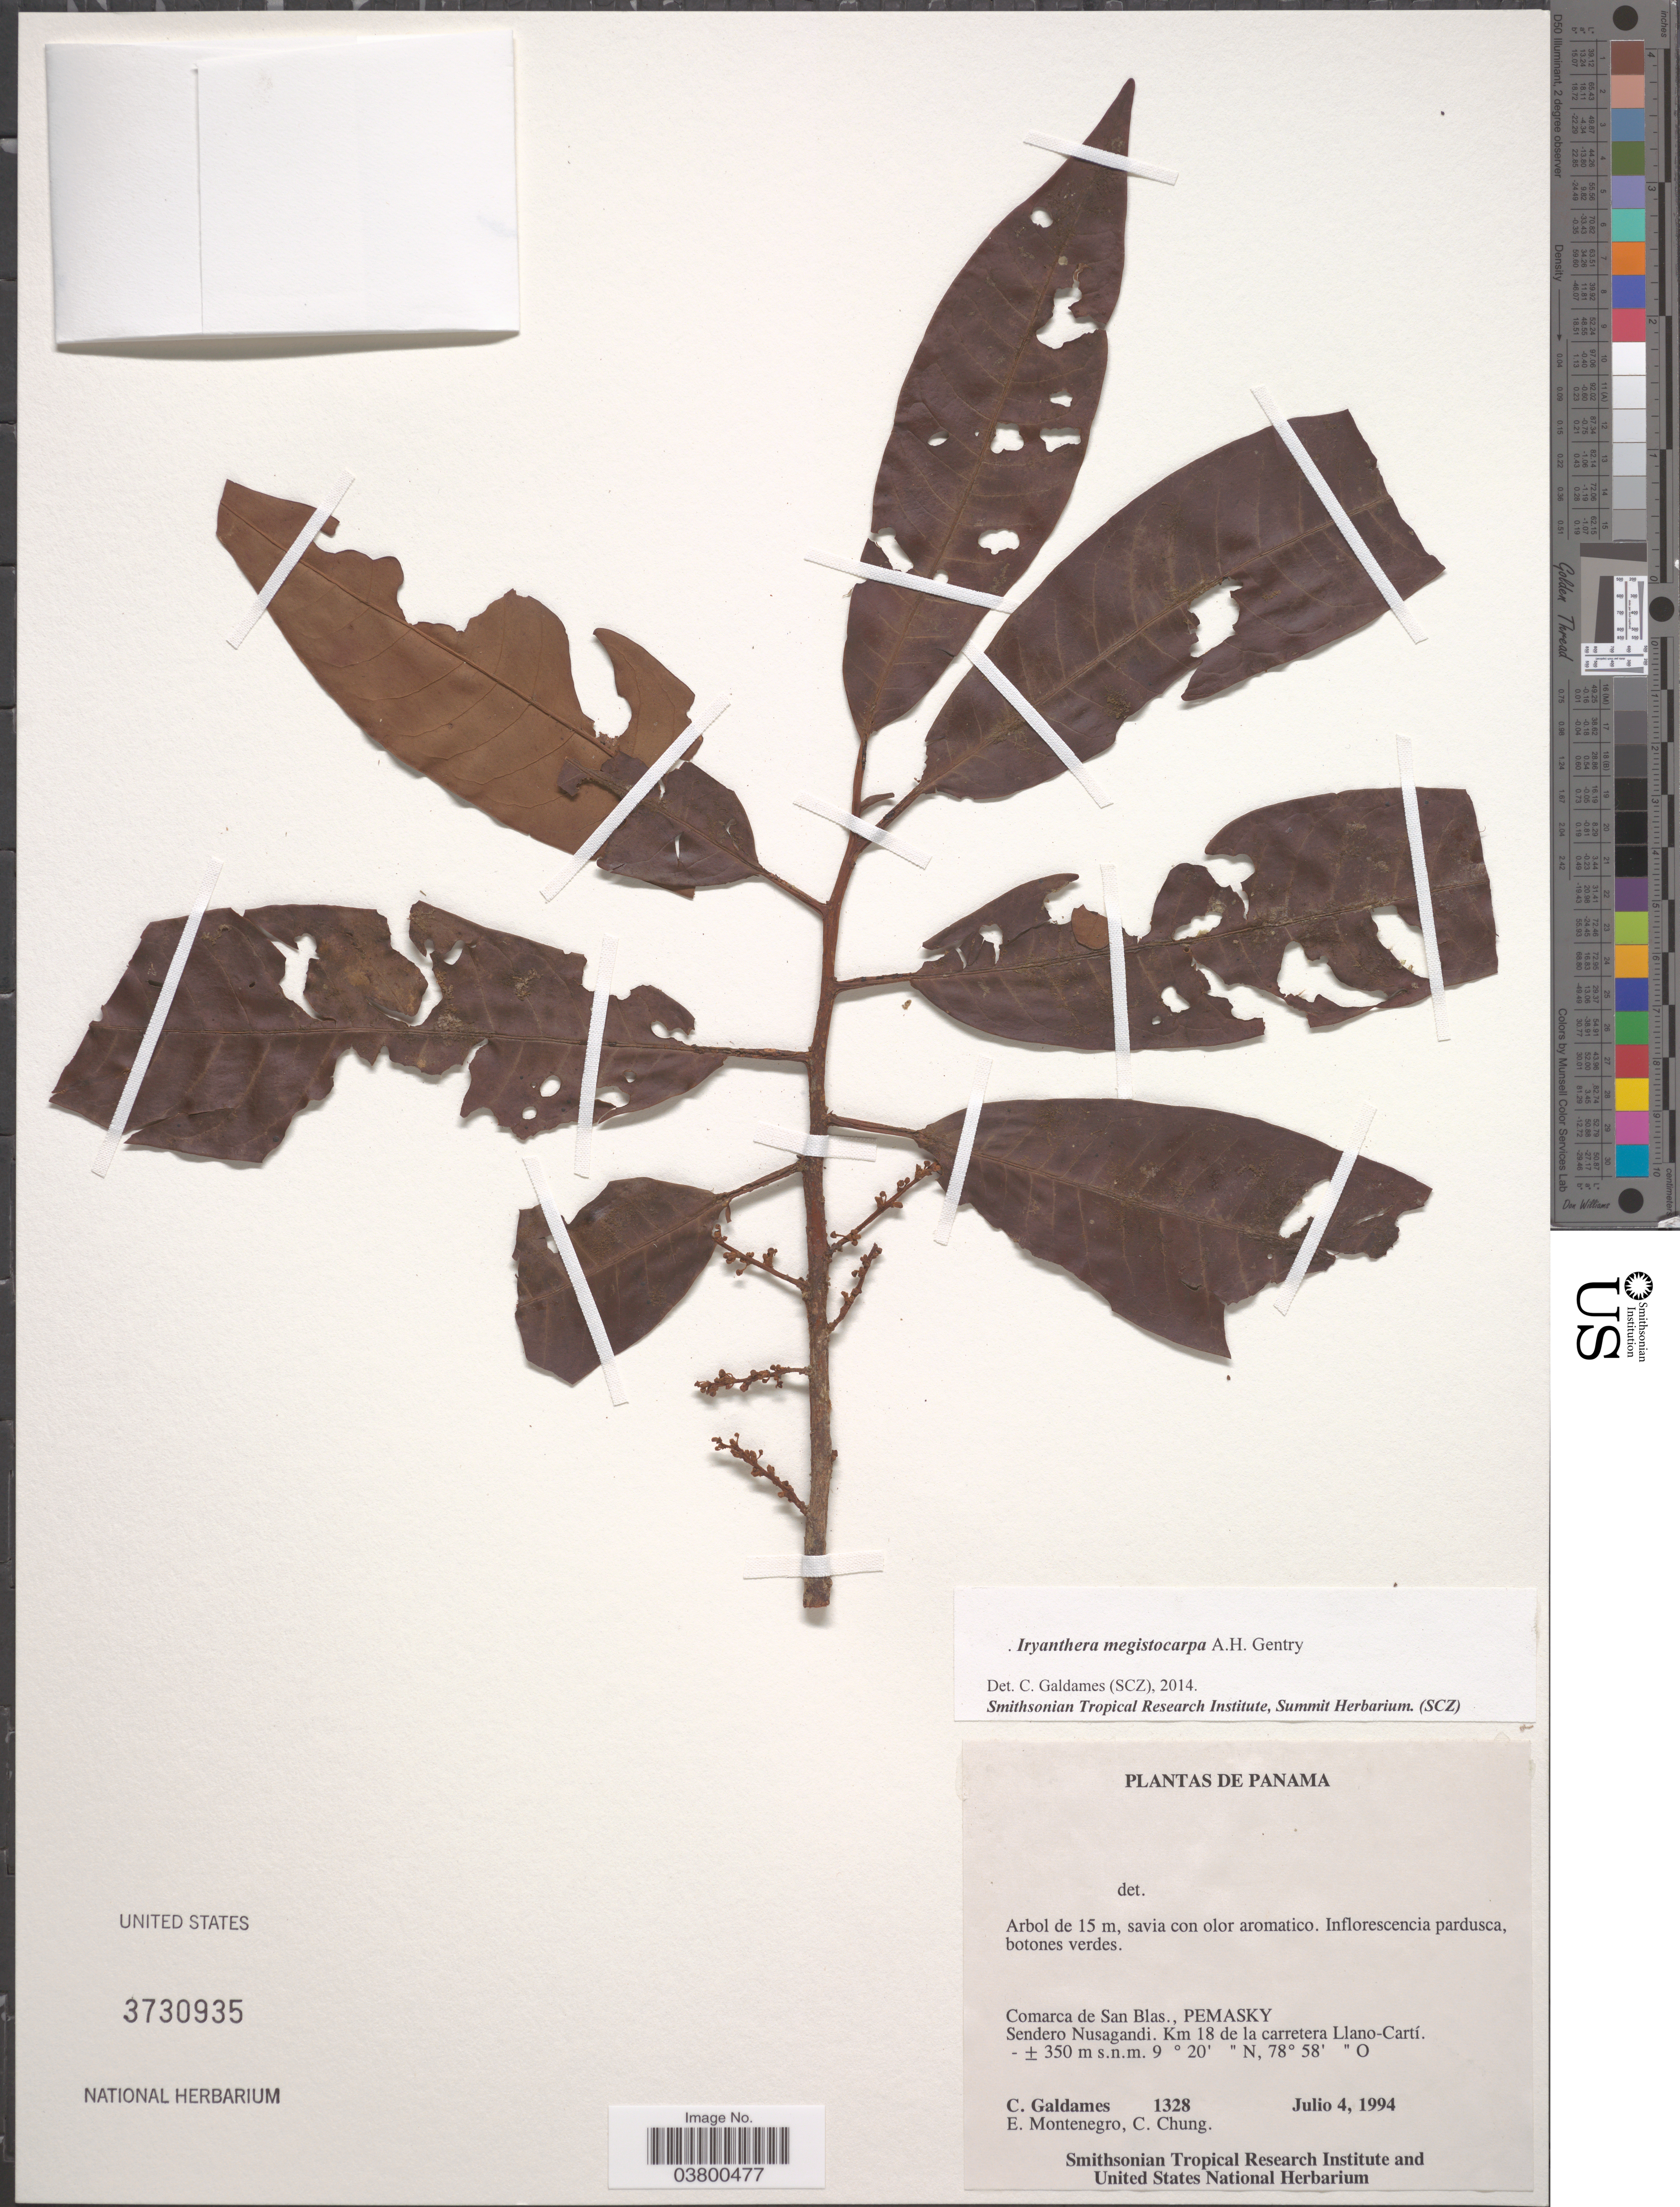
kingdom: Plantae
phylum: Tracheophyta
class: Magnoliopsida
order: Magnoliales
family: Myristicaceae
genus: Iryanthera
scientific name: Iryanthera megistocarpa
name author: A.H. Gentry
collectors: C. Galdames, E. Montenegro & C. Chung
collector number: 1328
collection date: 1994-07-04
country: Panama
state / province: Kuna Yala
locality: Comarca de San Blas., Pemasky. Sendero Nusagandi. Km 18 de la carretera Llano-Cartí.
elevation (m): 350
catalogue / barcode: US 3730935